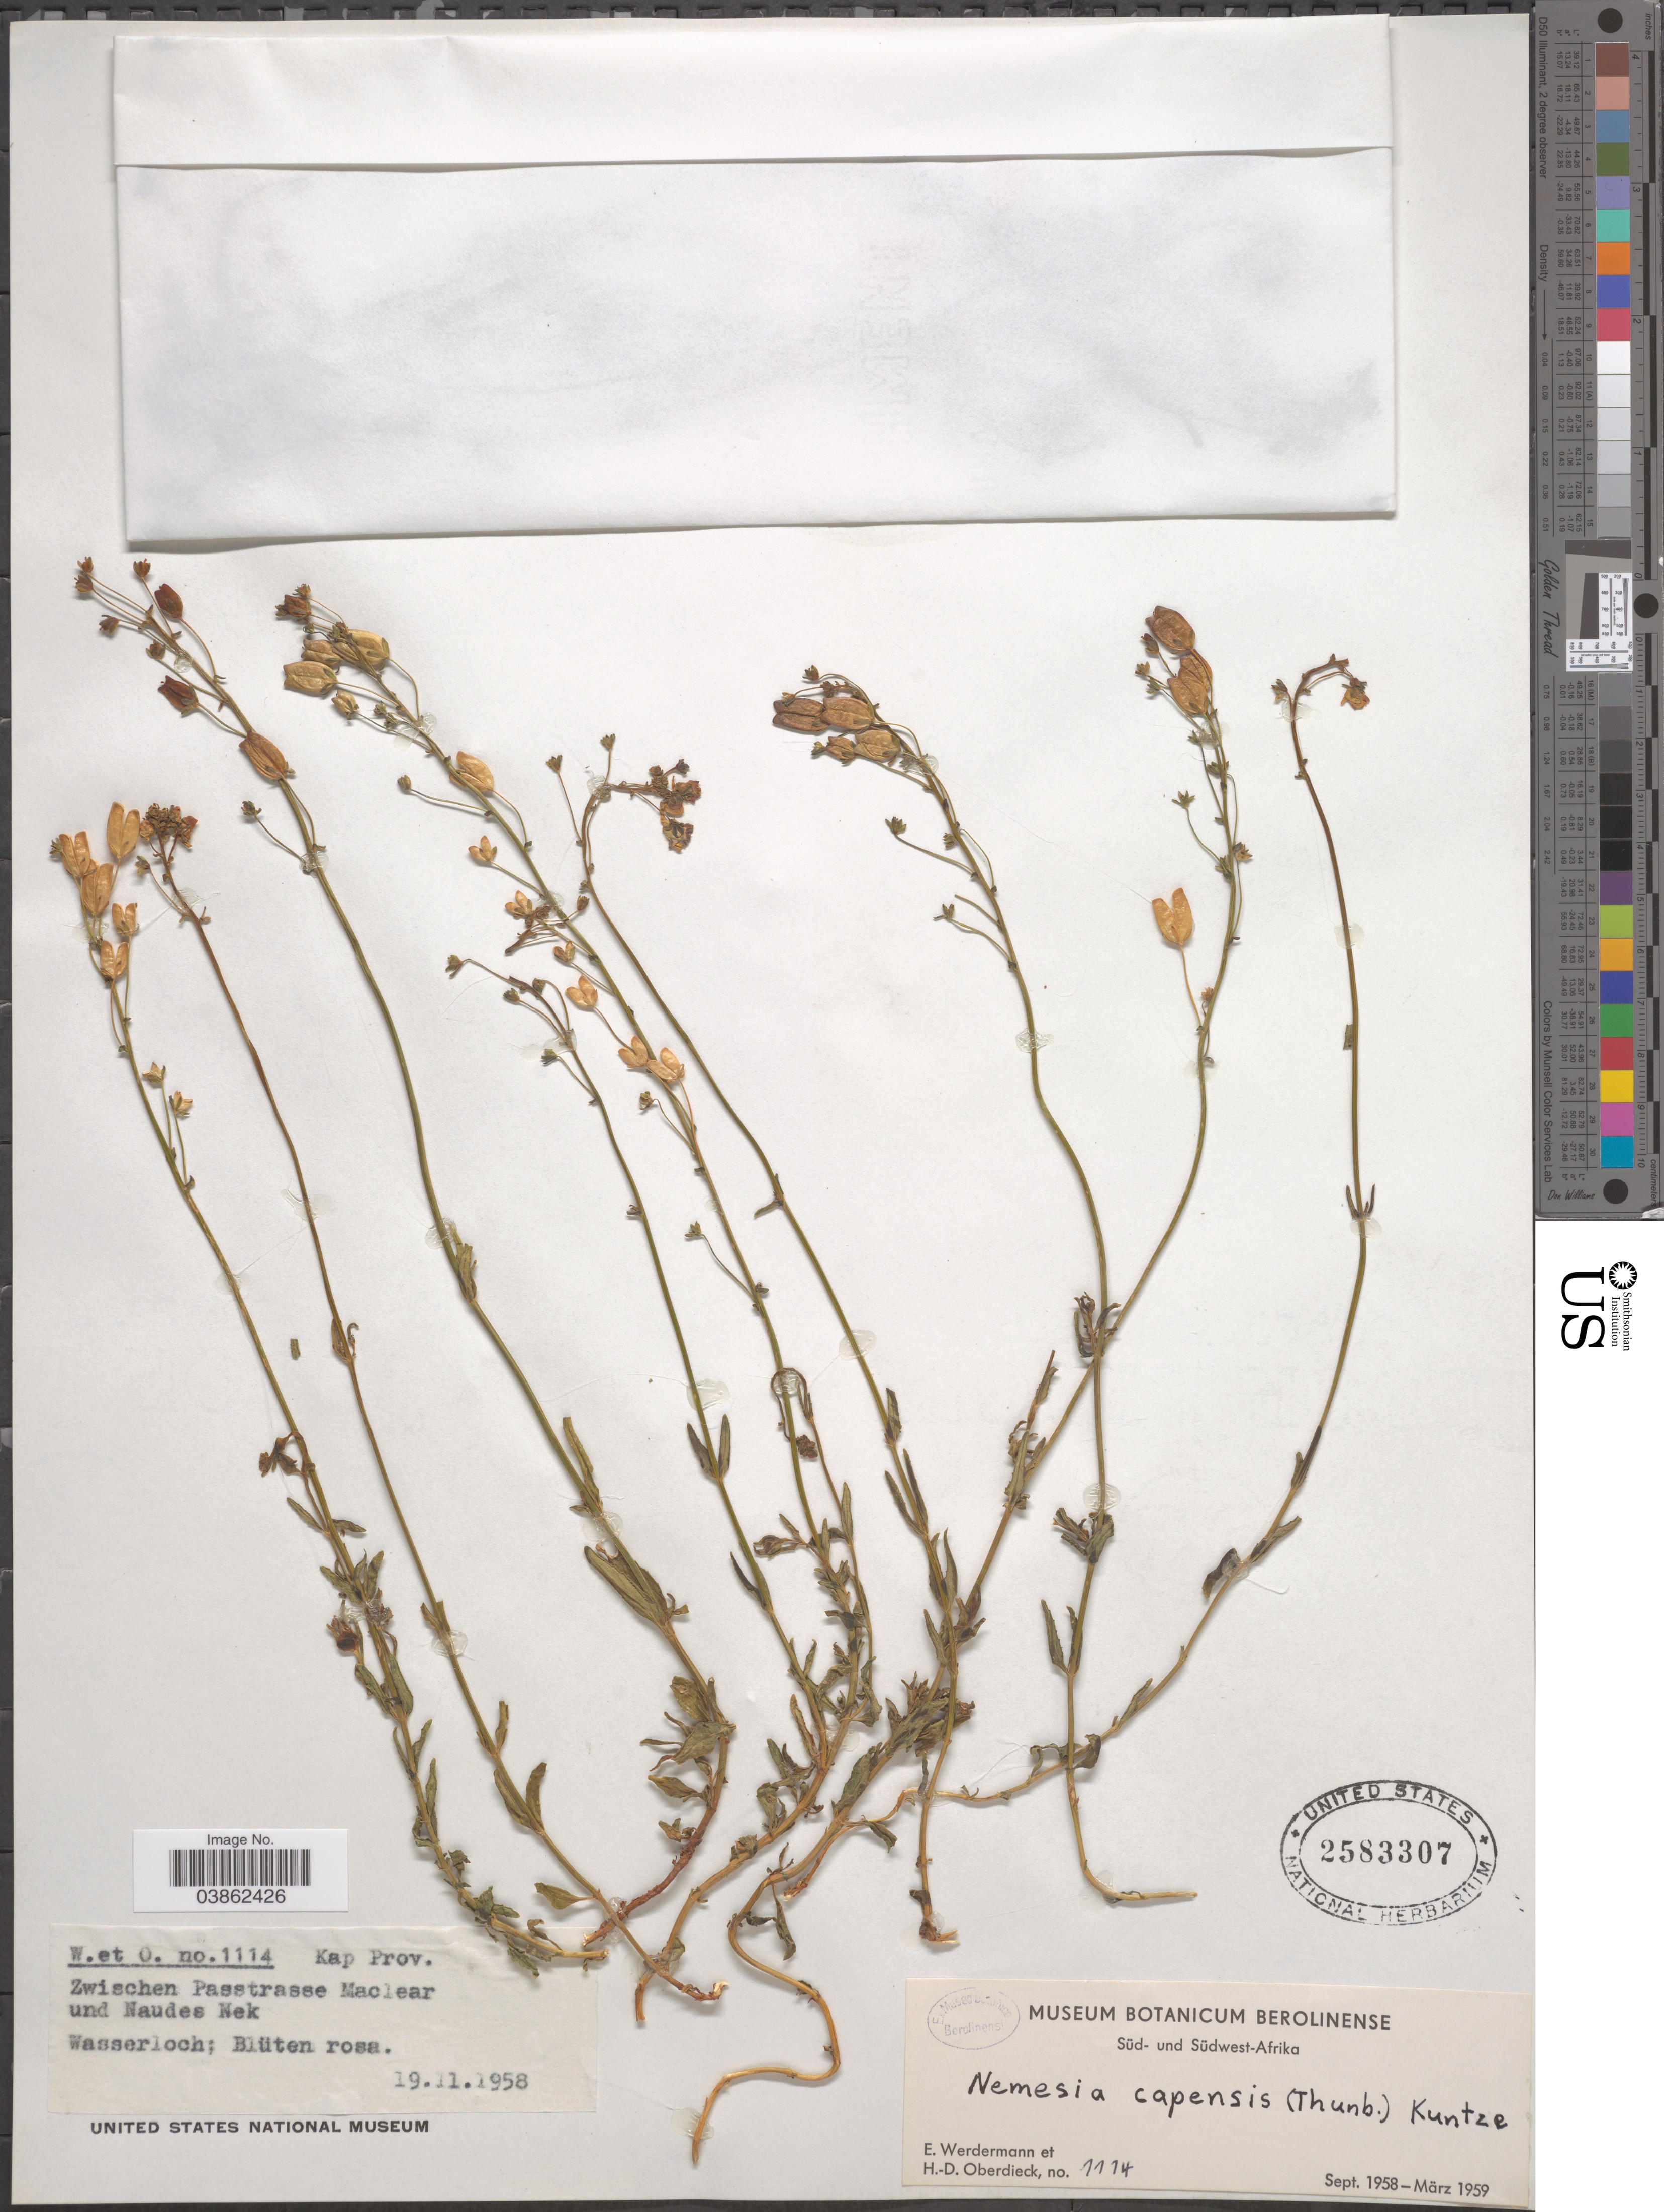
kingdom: Plantae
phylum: Tracheophyta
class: Magnoliopsida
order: Lamiales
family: Scrophulariaceae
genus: Nemesia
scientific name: Nemesia capensis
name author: Kuntze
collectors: E. Werdermann & H. Oberdieck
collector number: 1114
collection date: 1958-11-19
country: South Africa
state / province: Eastern Cape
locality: Kap Prov. Zwischen Passtrasse Maclear und Naudes Nek. Süd- und Südwest-Afrika.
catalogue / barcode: US 2583307